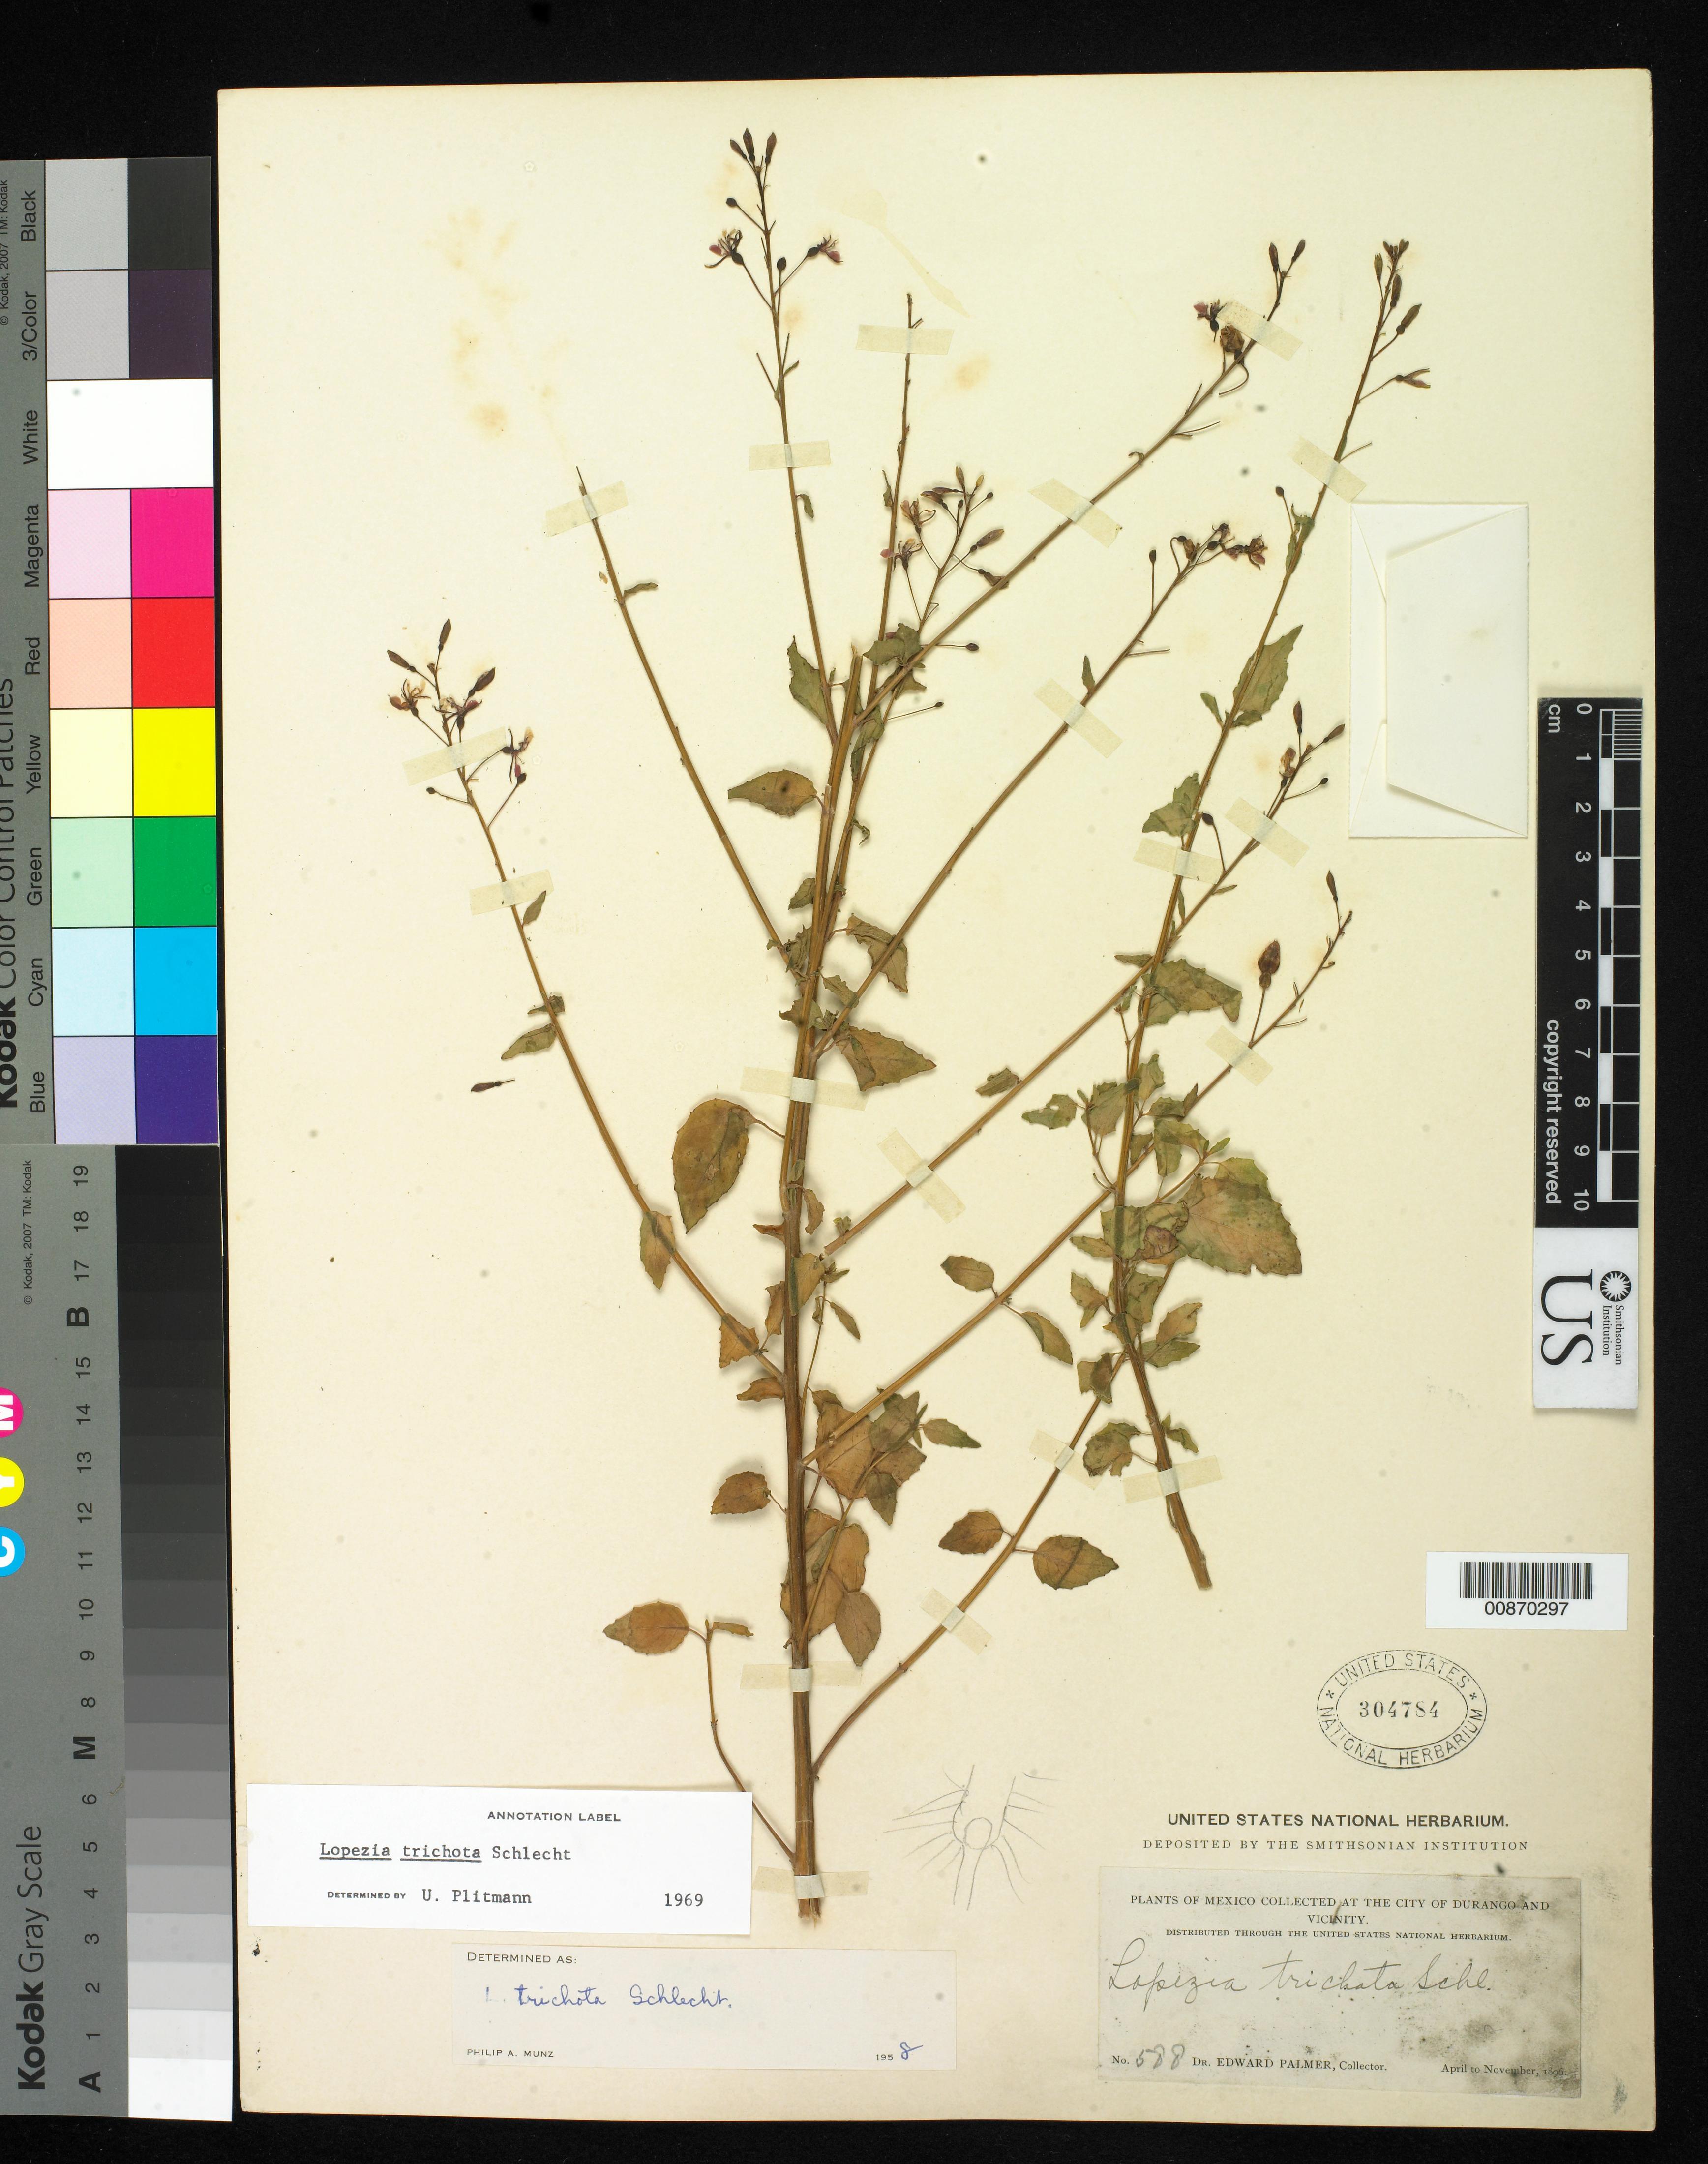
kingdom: Plantae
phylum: Tracheophyta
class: Magnoliopsida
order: Myrtales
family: Onagraceae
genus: Lopezia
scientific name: Lopezia trichota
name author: Schltdl.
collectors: E. Palmer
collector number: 588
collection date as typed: Apr 1896 to -- Nov 1896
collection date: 1896-04/1896-11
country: Mexico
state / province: Durango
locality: City of Durango and vicinity.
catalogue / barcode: US 304784